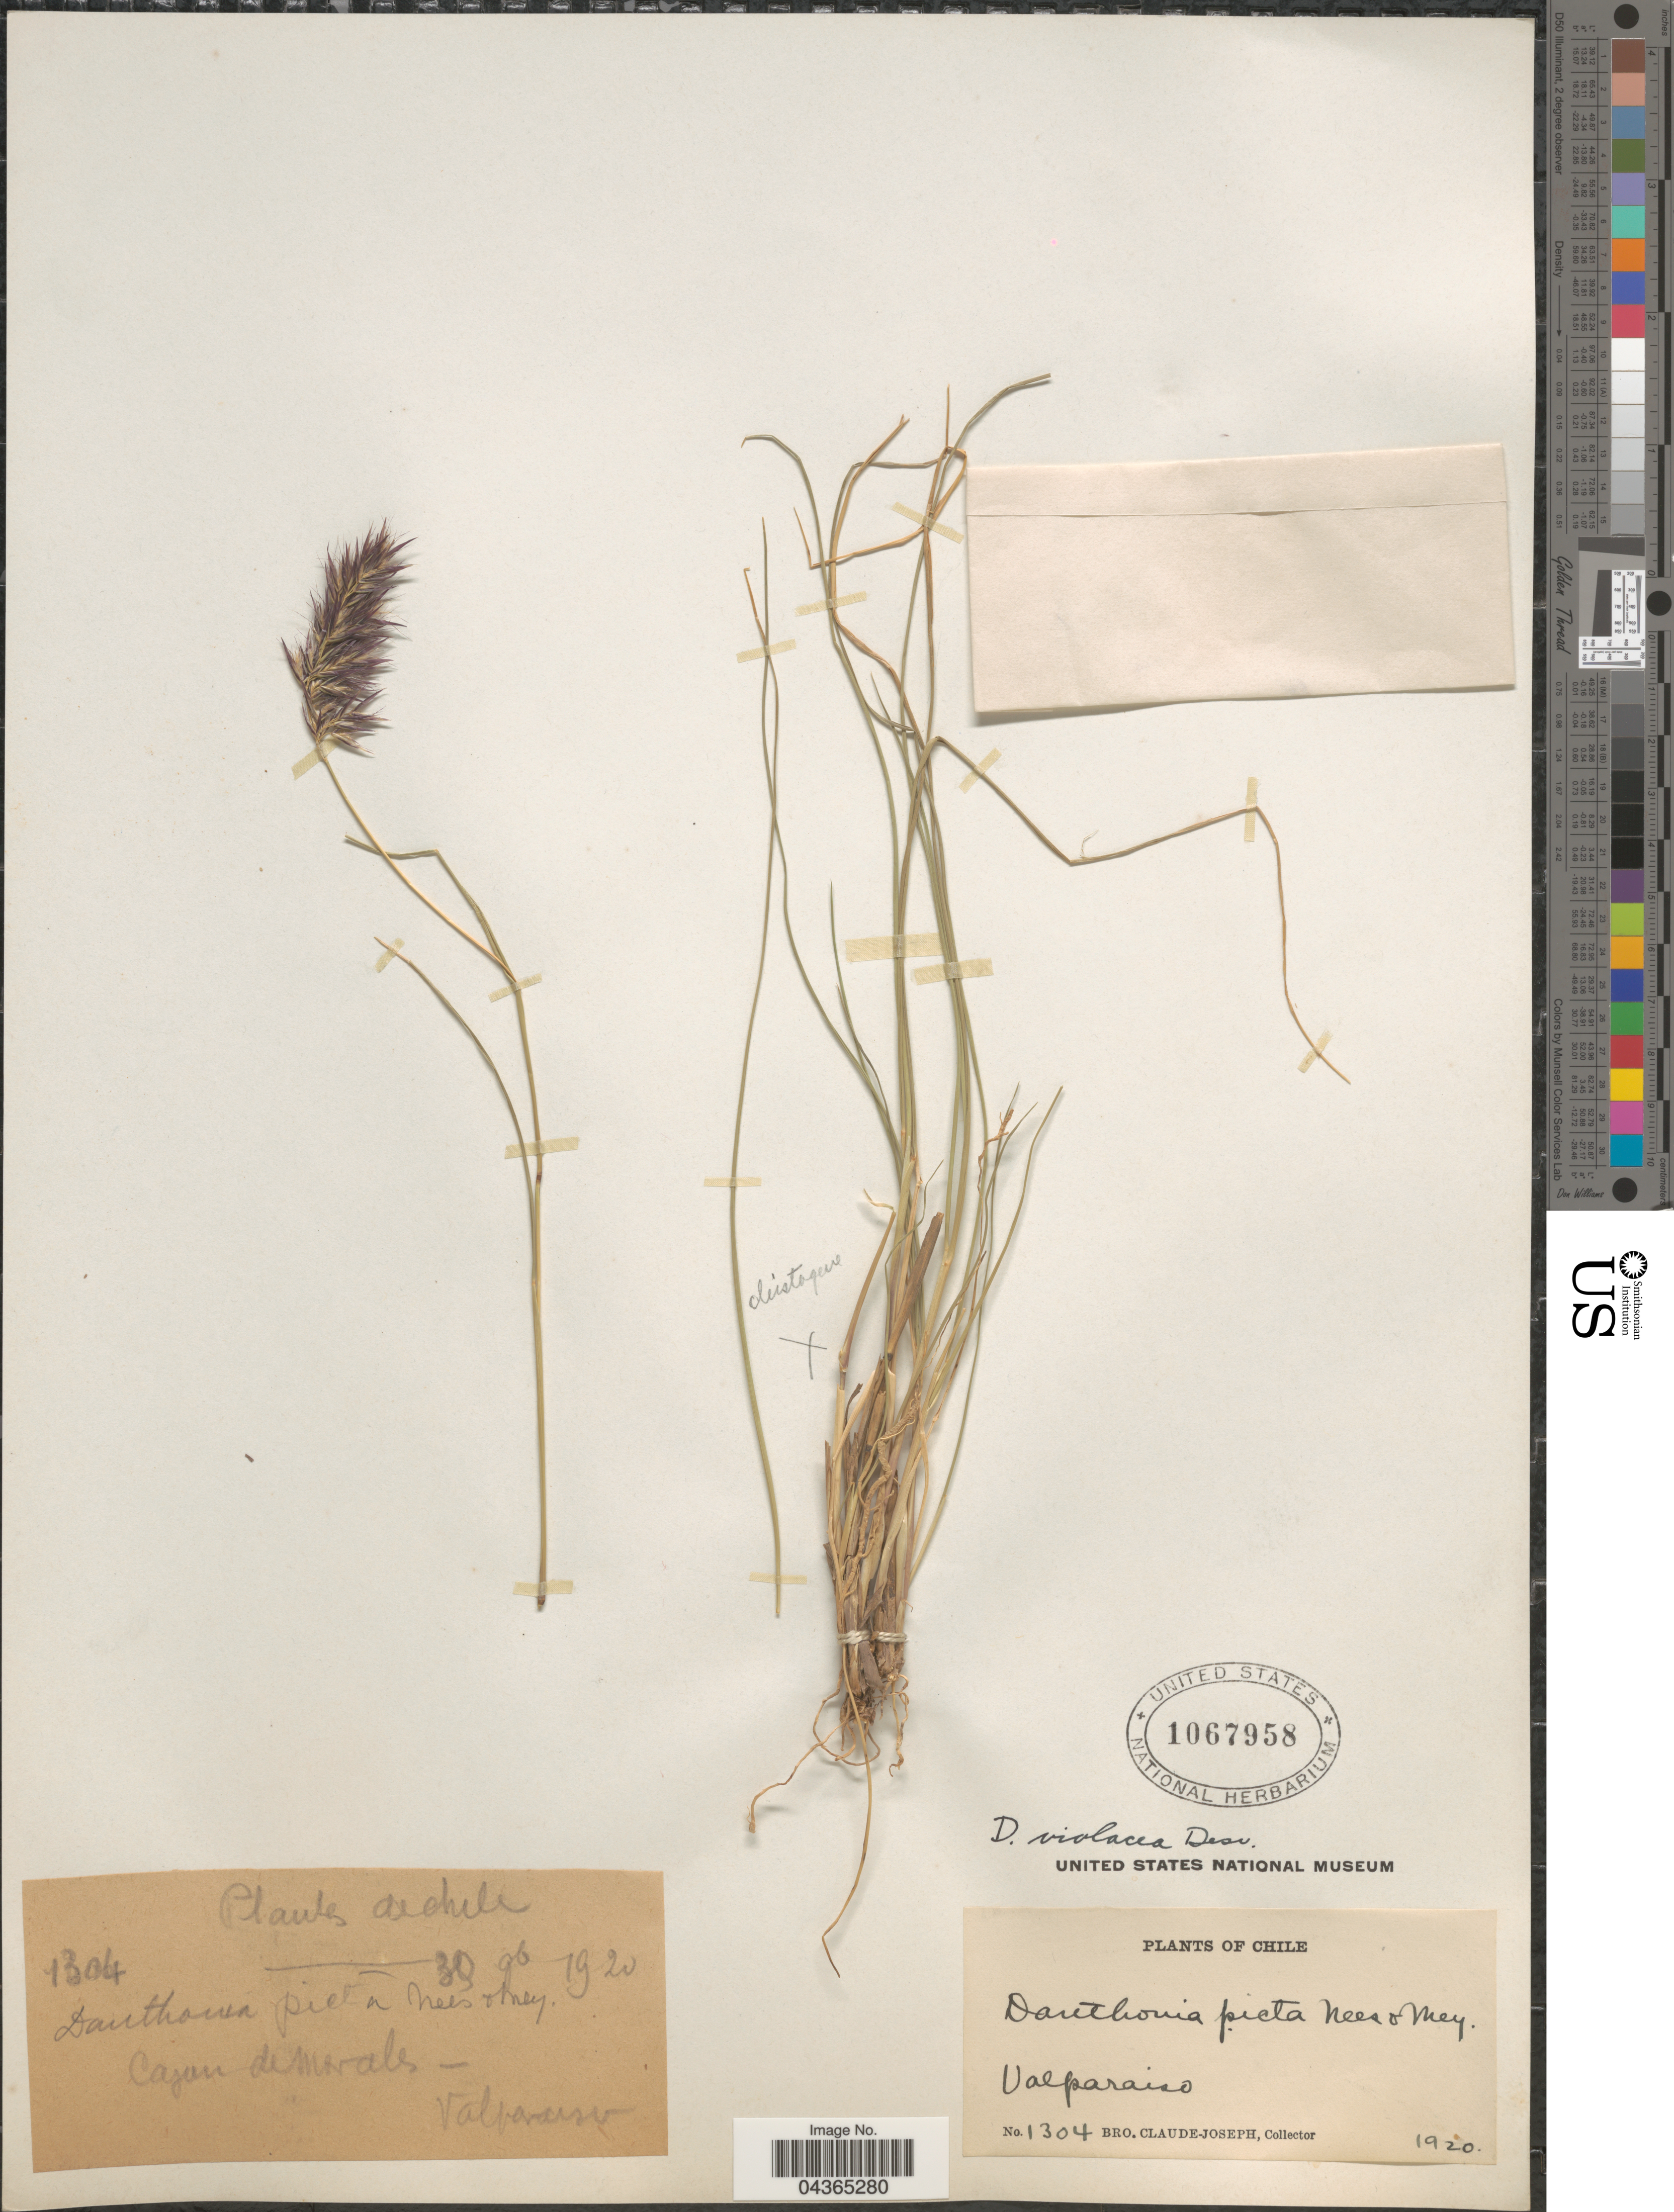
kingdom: Plantae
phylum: Tracheophyta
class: Liliopsida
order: Poales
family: Poaceae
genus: Rytidosperma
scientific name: Rytidosperma violaceum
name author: (É. Desv.) Nicora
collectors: Bro. Claude-Joseph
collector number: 1304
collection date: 1920-09-30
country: Chile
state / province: Valparaíso (V)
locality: Cajan de Morales.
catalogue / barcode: US 1067958